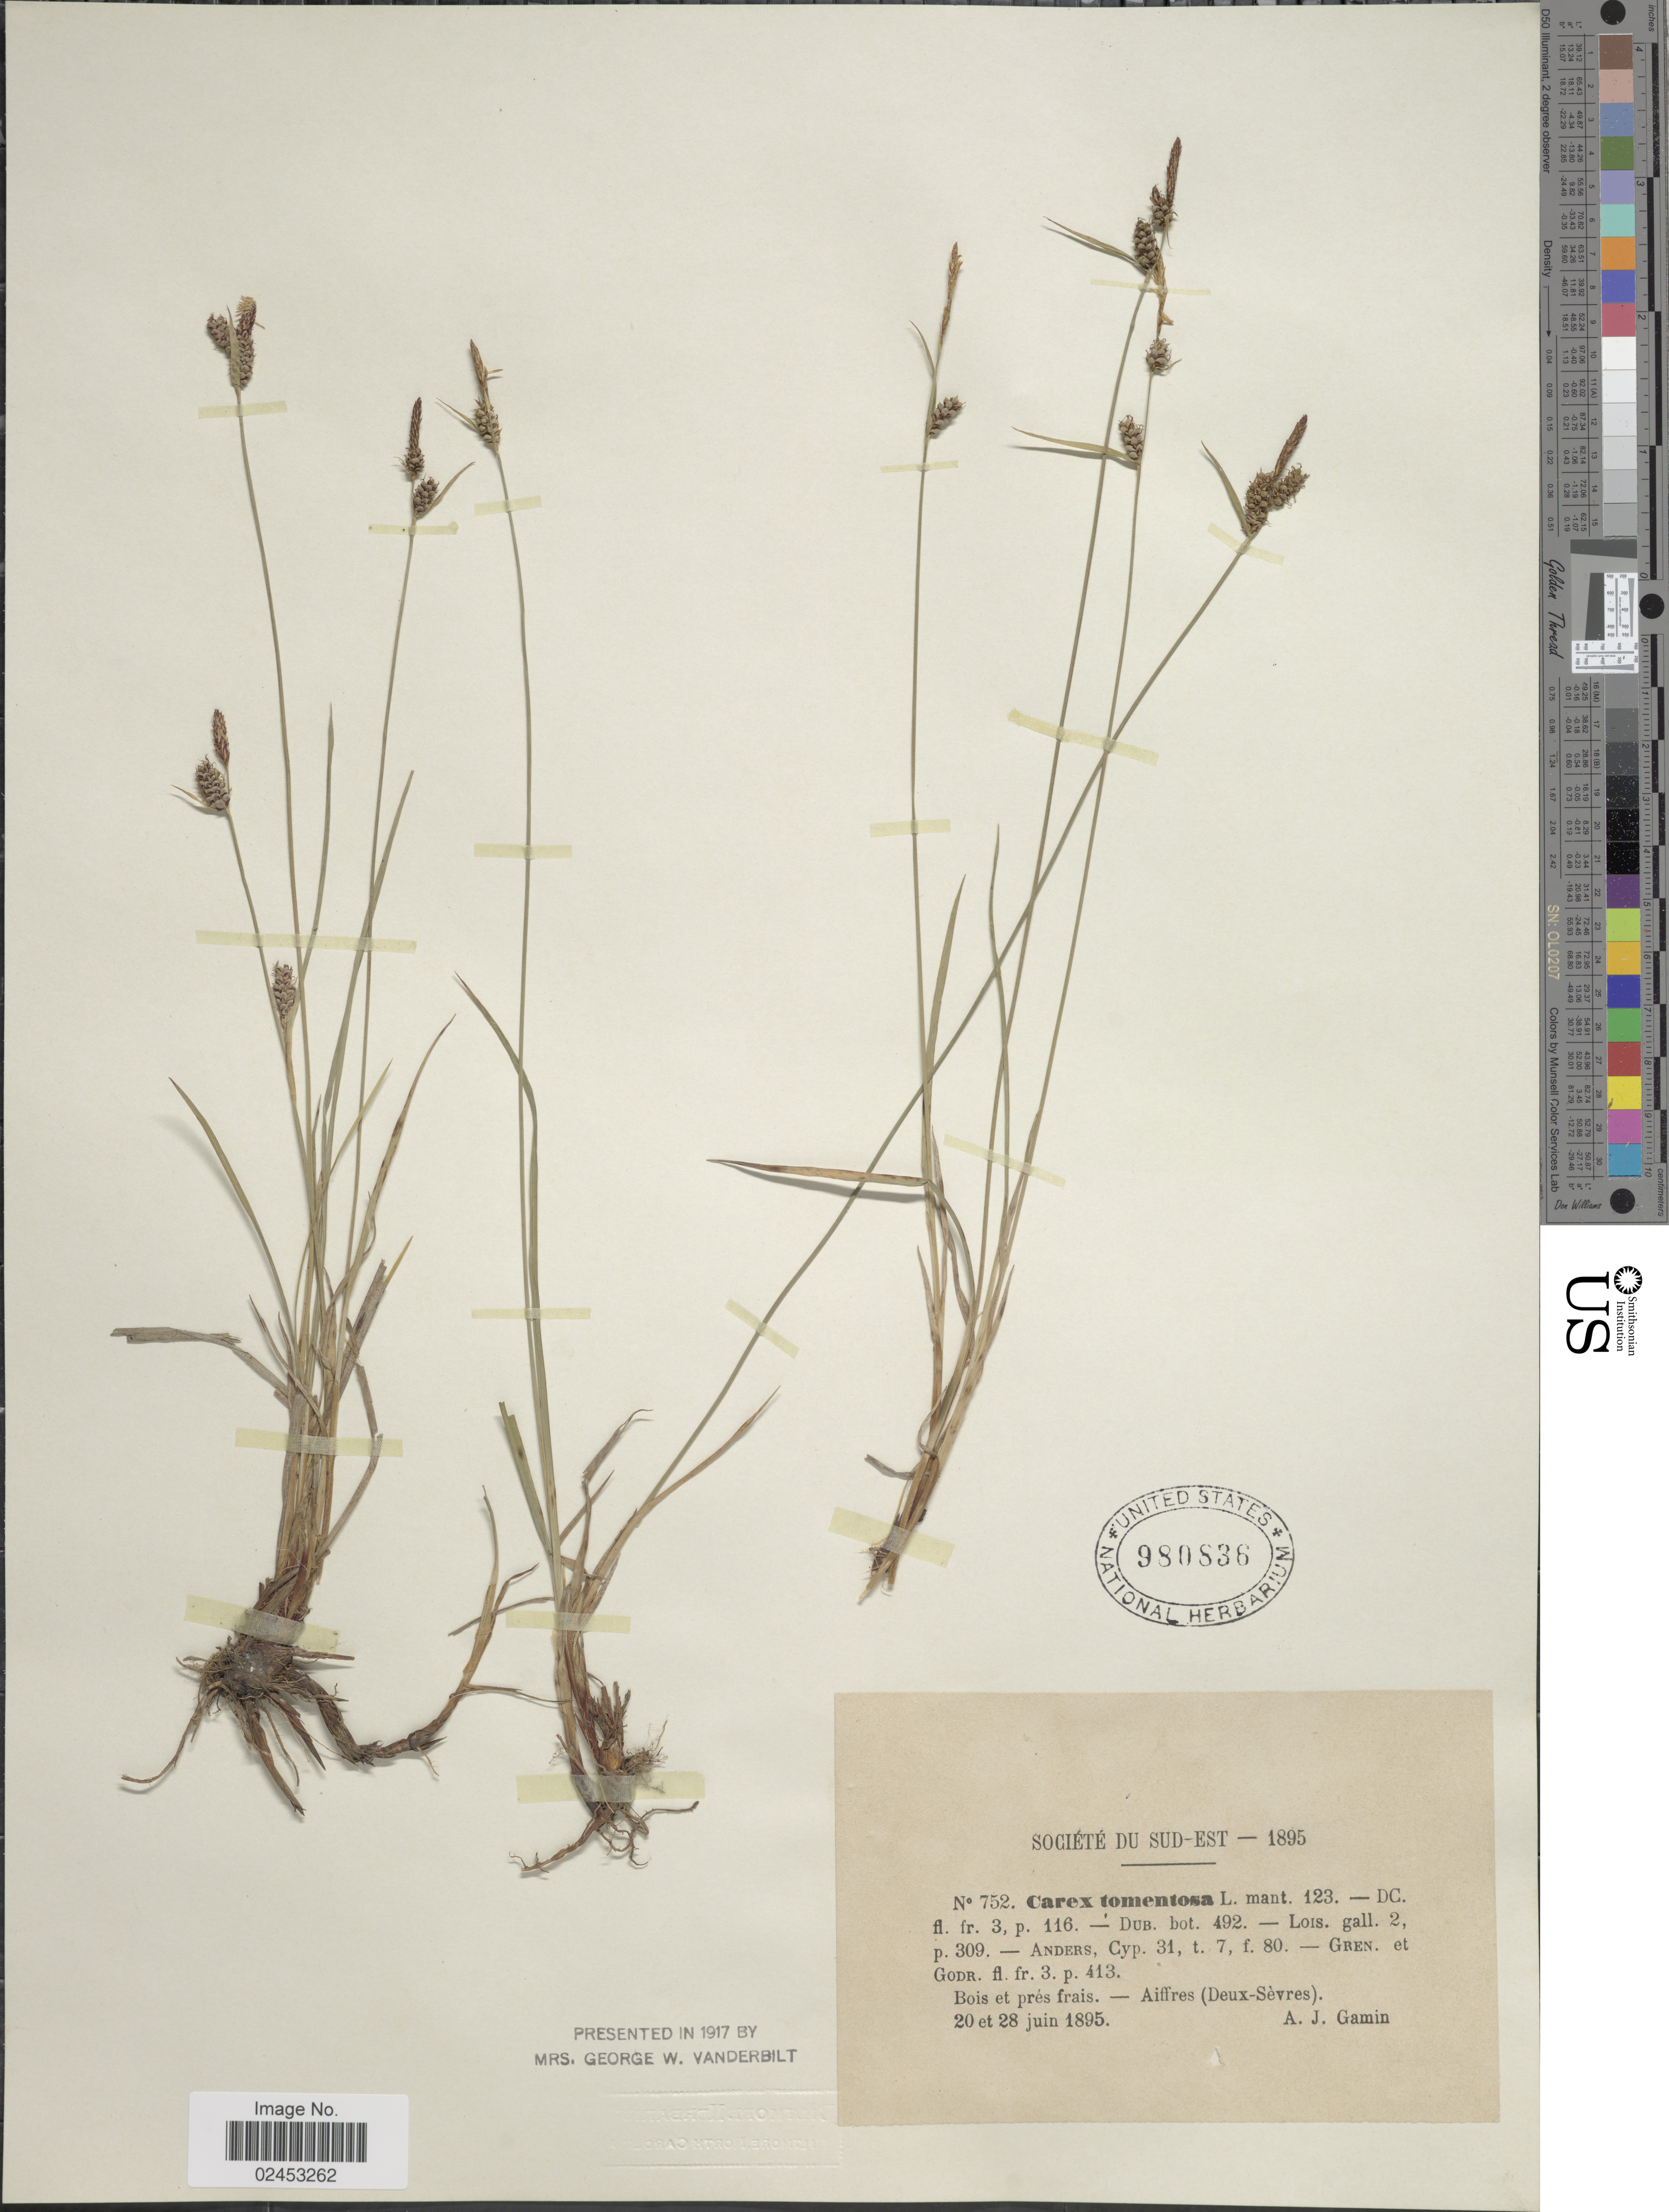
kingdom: Plantae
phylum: Tracheophyta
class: Liliopsida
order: Poales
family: Cyperaceae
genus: Carex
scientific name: Carex tomentosa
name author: L.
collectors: A. Gamin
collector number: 752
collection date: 1895-06-20/1895-06-28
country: France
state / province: Nouvelle-Aquitaine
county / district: Deux-Sèvres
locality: Societe Sud-Est, Bois et pres frais-Aiffres (Deux-Sevres)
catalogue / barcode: US 980836